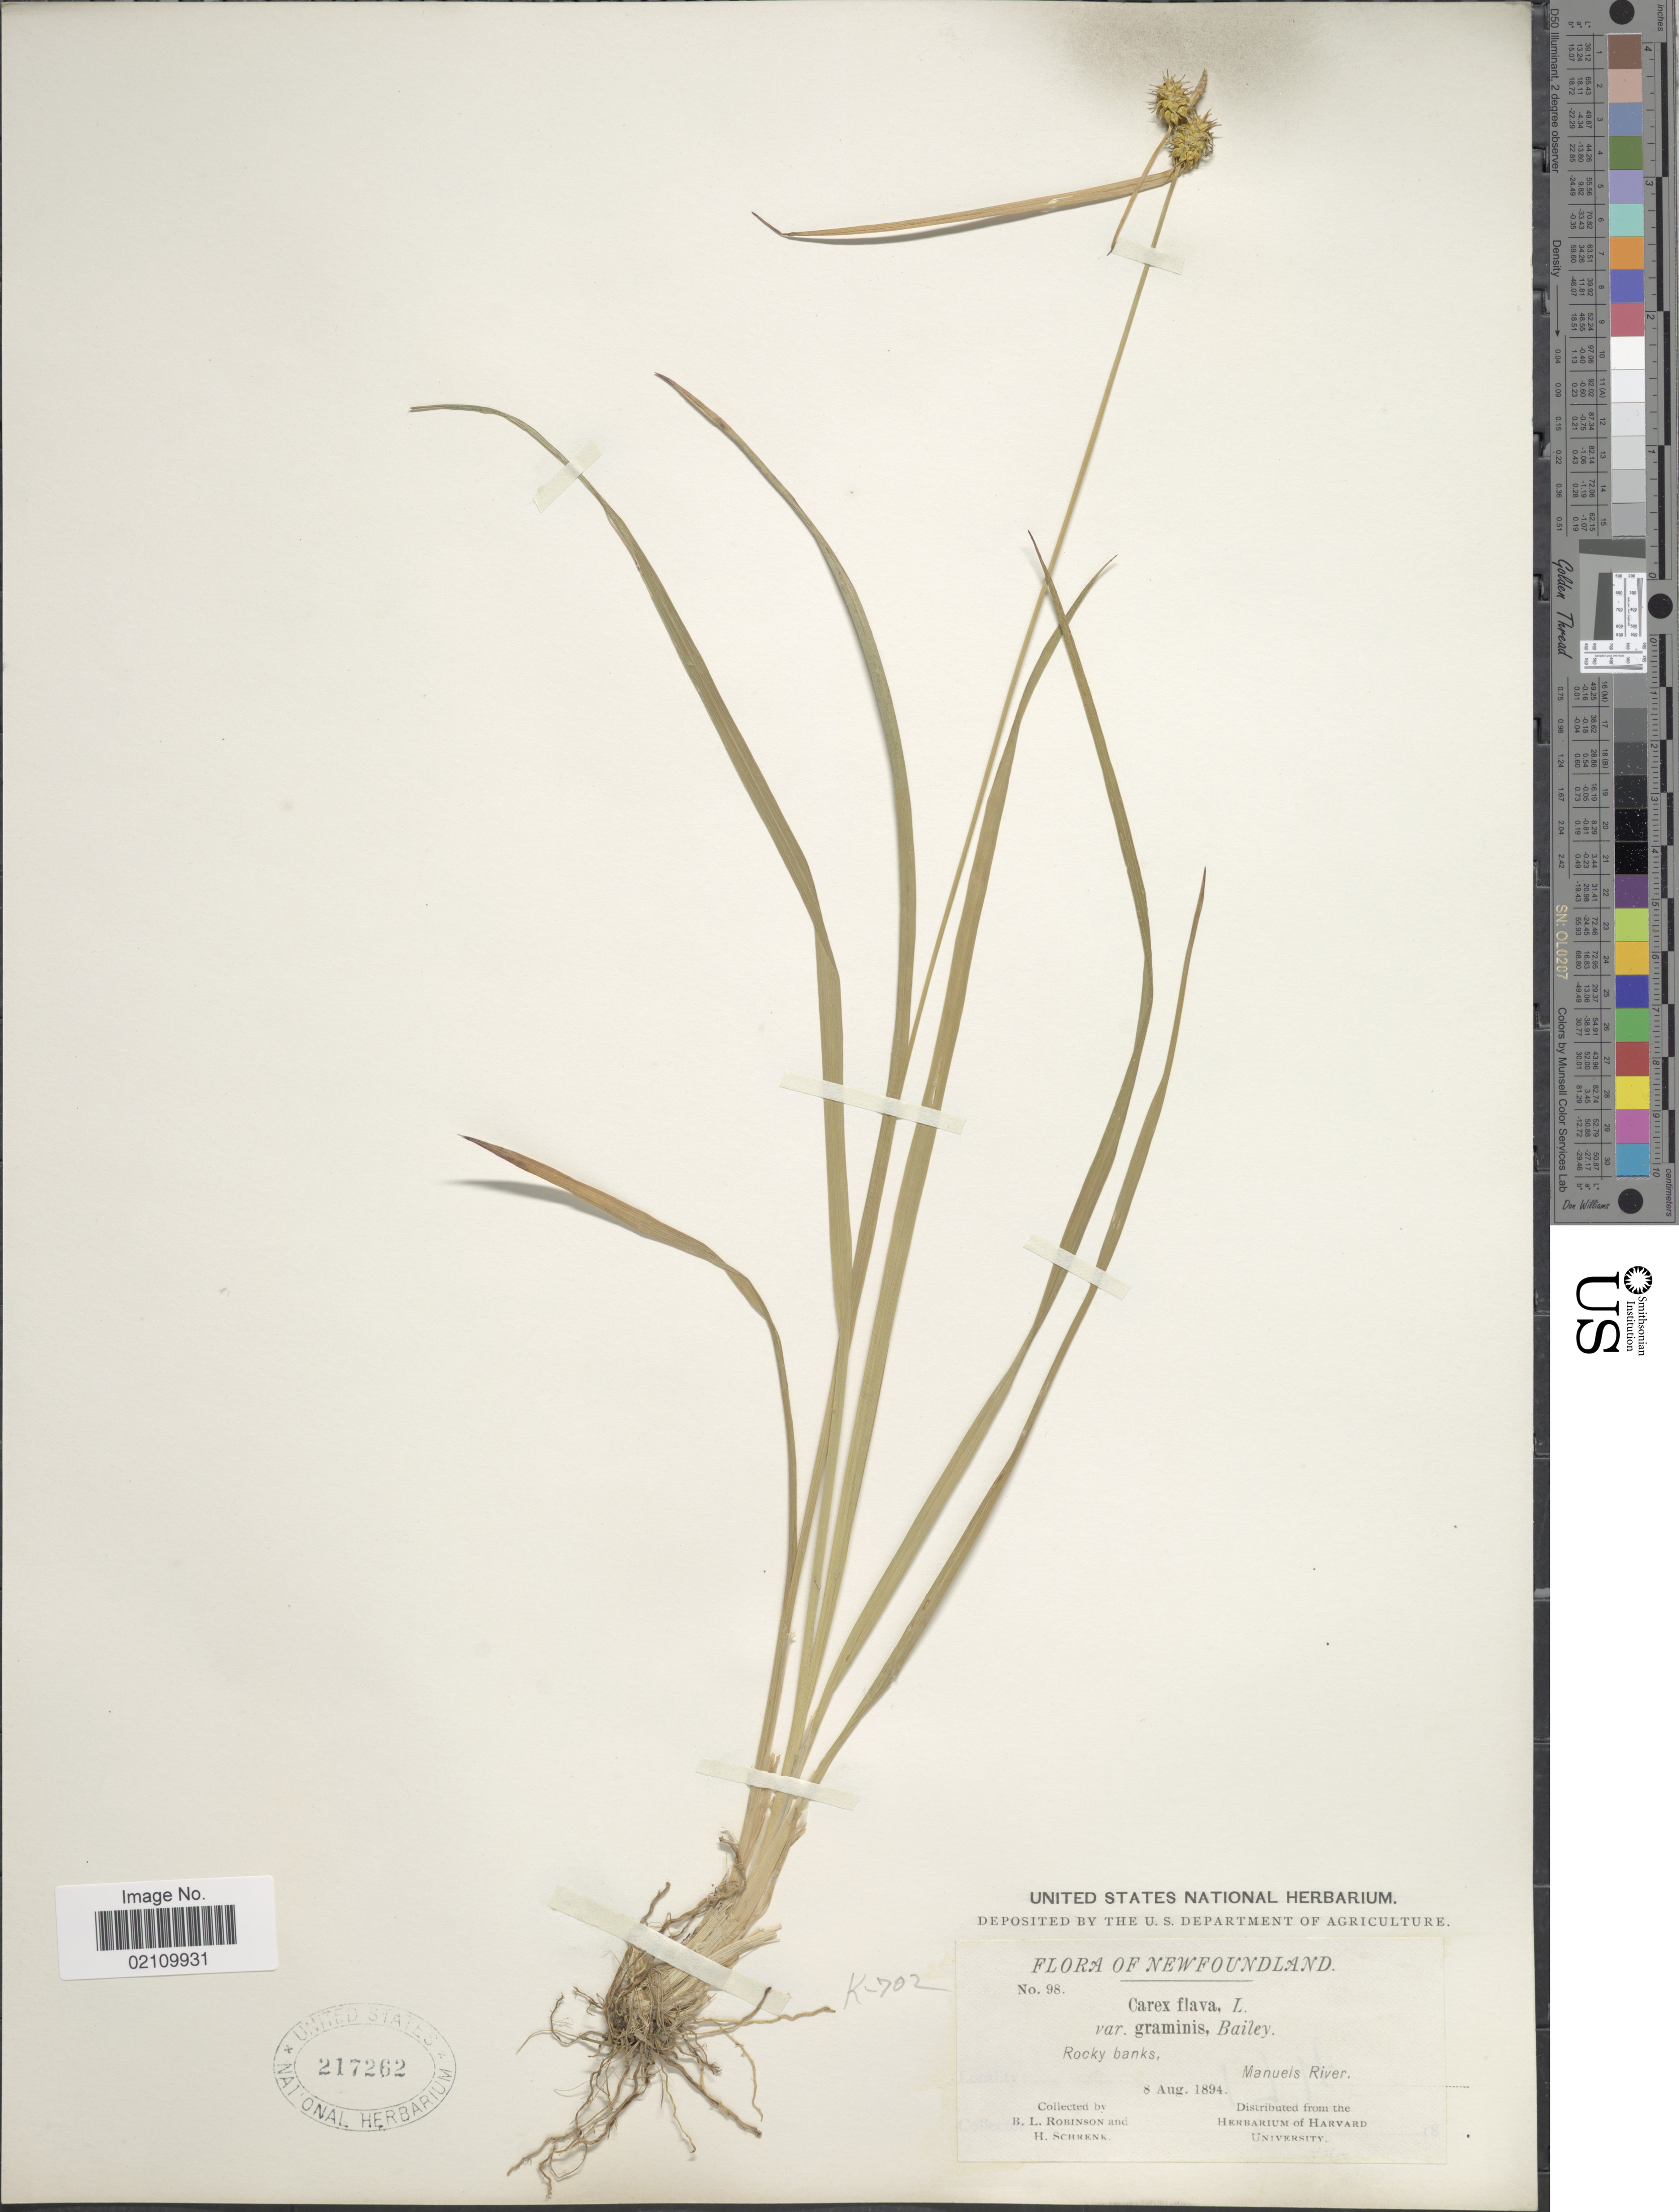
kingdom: Plantae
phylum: Tracheophyta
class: Liliopsida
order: Poales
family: Cyperaceae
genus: Carex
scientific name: Carex flava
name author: L.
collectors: B. L. Robinson & H. v. Schrenk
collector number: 98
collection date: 1894-08-08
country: Canada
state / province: Newfoundland and Labrador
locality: Rocky banks, Manuels River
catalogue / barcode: US 217262